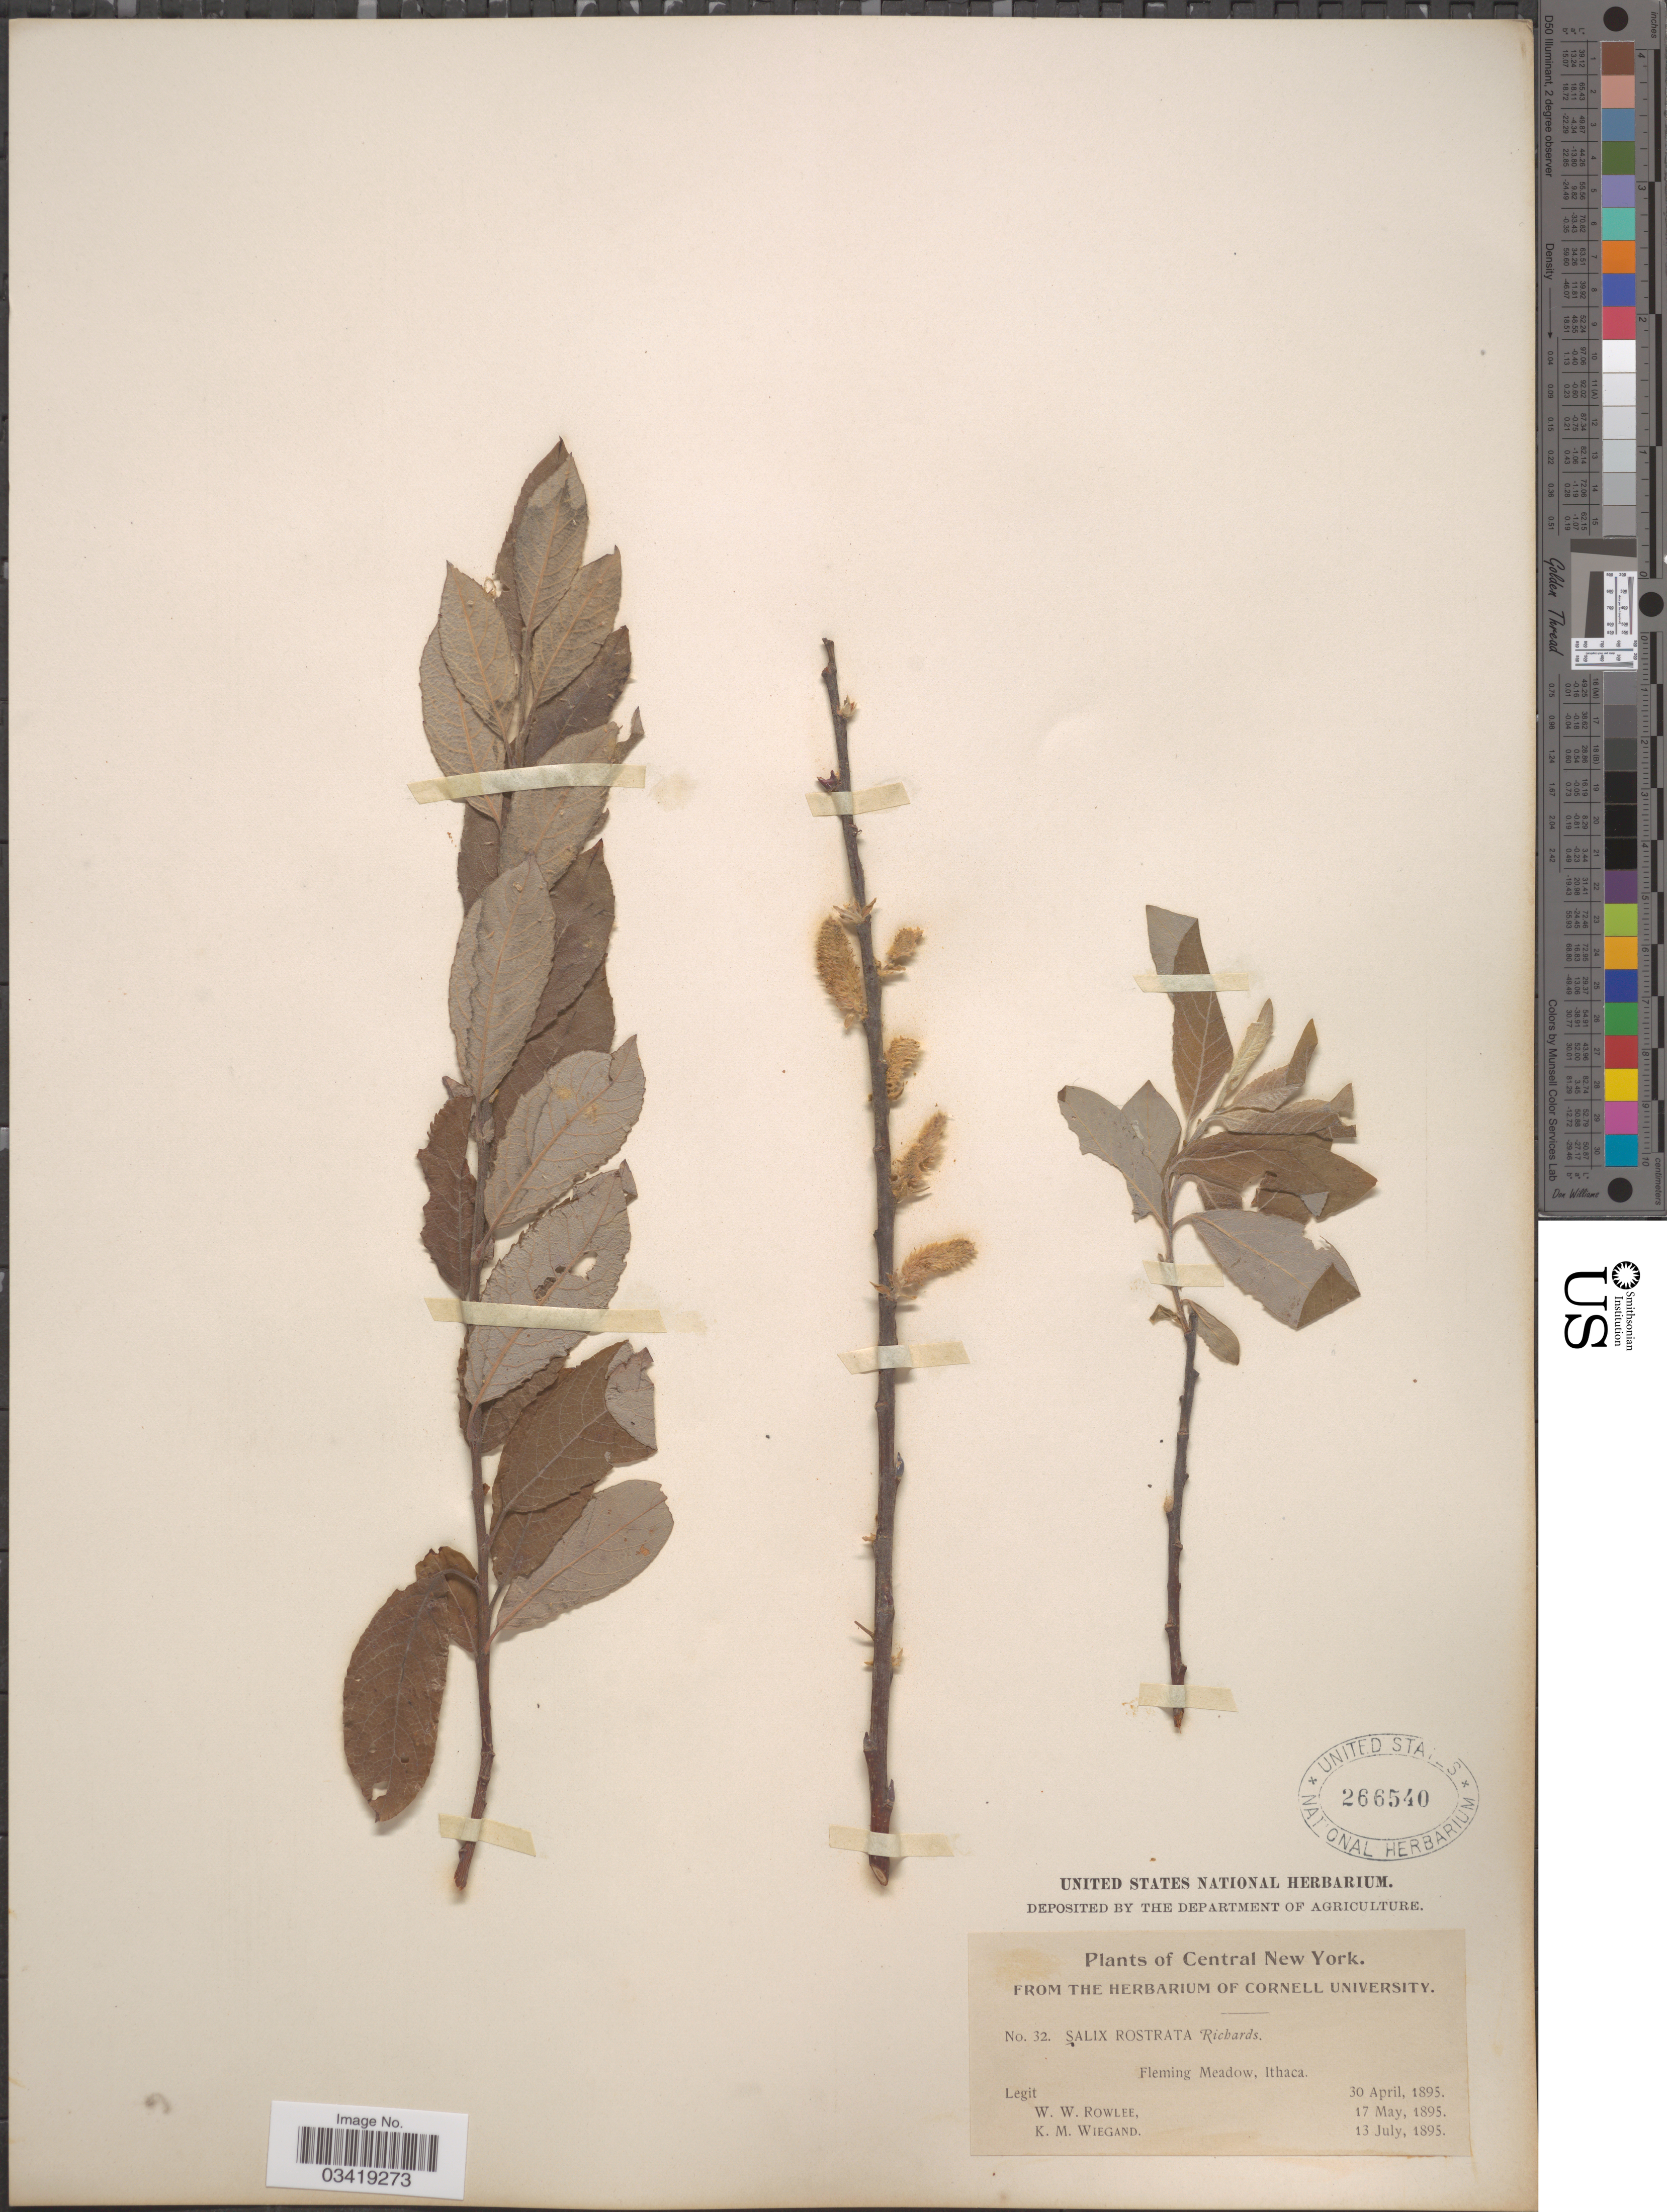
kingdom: Plantae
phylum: Tracheophyta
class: Magnoliopsida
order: Malpighiales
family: Salicaceae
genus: Salix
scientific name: Salix bebbiana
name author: Sarg.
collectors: W. W. Rowlee & K. M. Wiegand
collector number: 32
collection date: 1895-04-30/1895-07-13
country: United States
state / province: New York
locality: Central New York. Fleming Meadow, Ithaca.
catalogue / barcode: US 266540